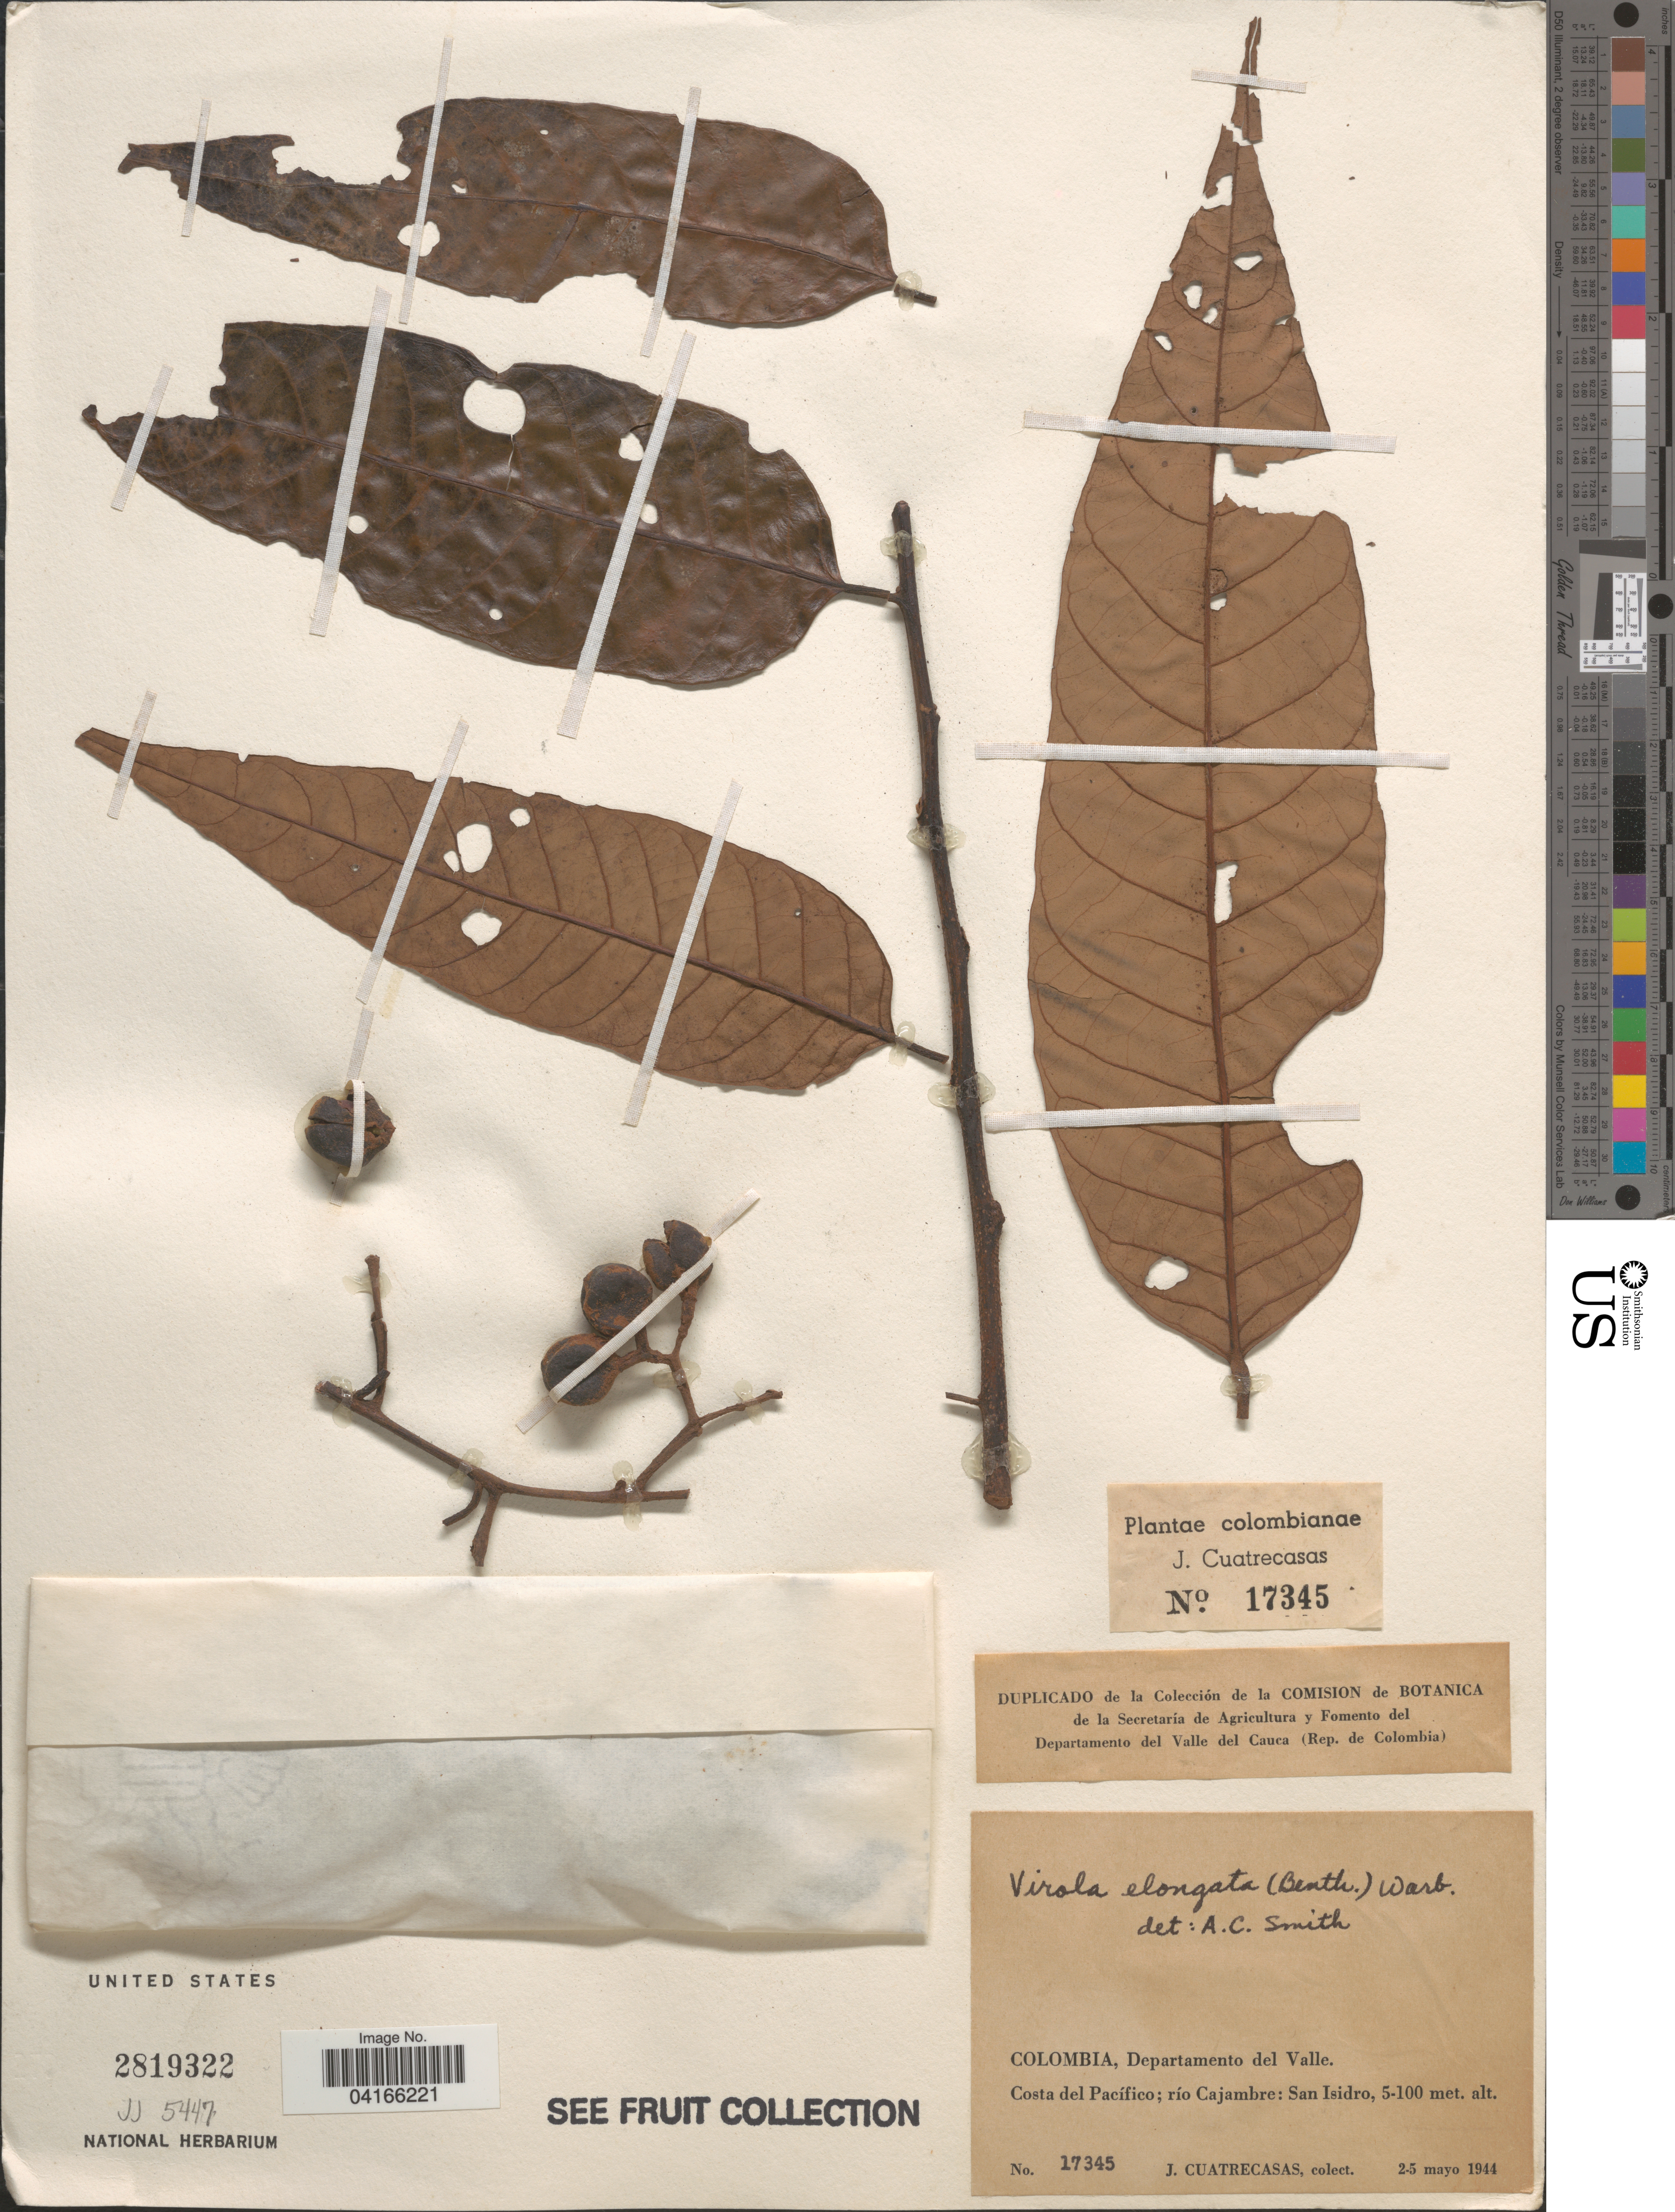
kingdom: Plantae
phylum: Tracheophyta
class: Magnoliopsida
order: Magnoliales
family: Myristicaceae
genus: Virola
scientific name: Virola elongata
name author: (Benth.) Warb.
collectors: J. Cuatrecasas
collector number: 17345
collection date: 1944-05-02/1944-05-05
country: Colombia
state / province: Valle del Cauca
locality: Departamento del Valle. Costa del Pacífico; río Cajambre: San Isidoro.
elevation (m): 50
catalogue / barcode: US 2819322